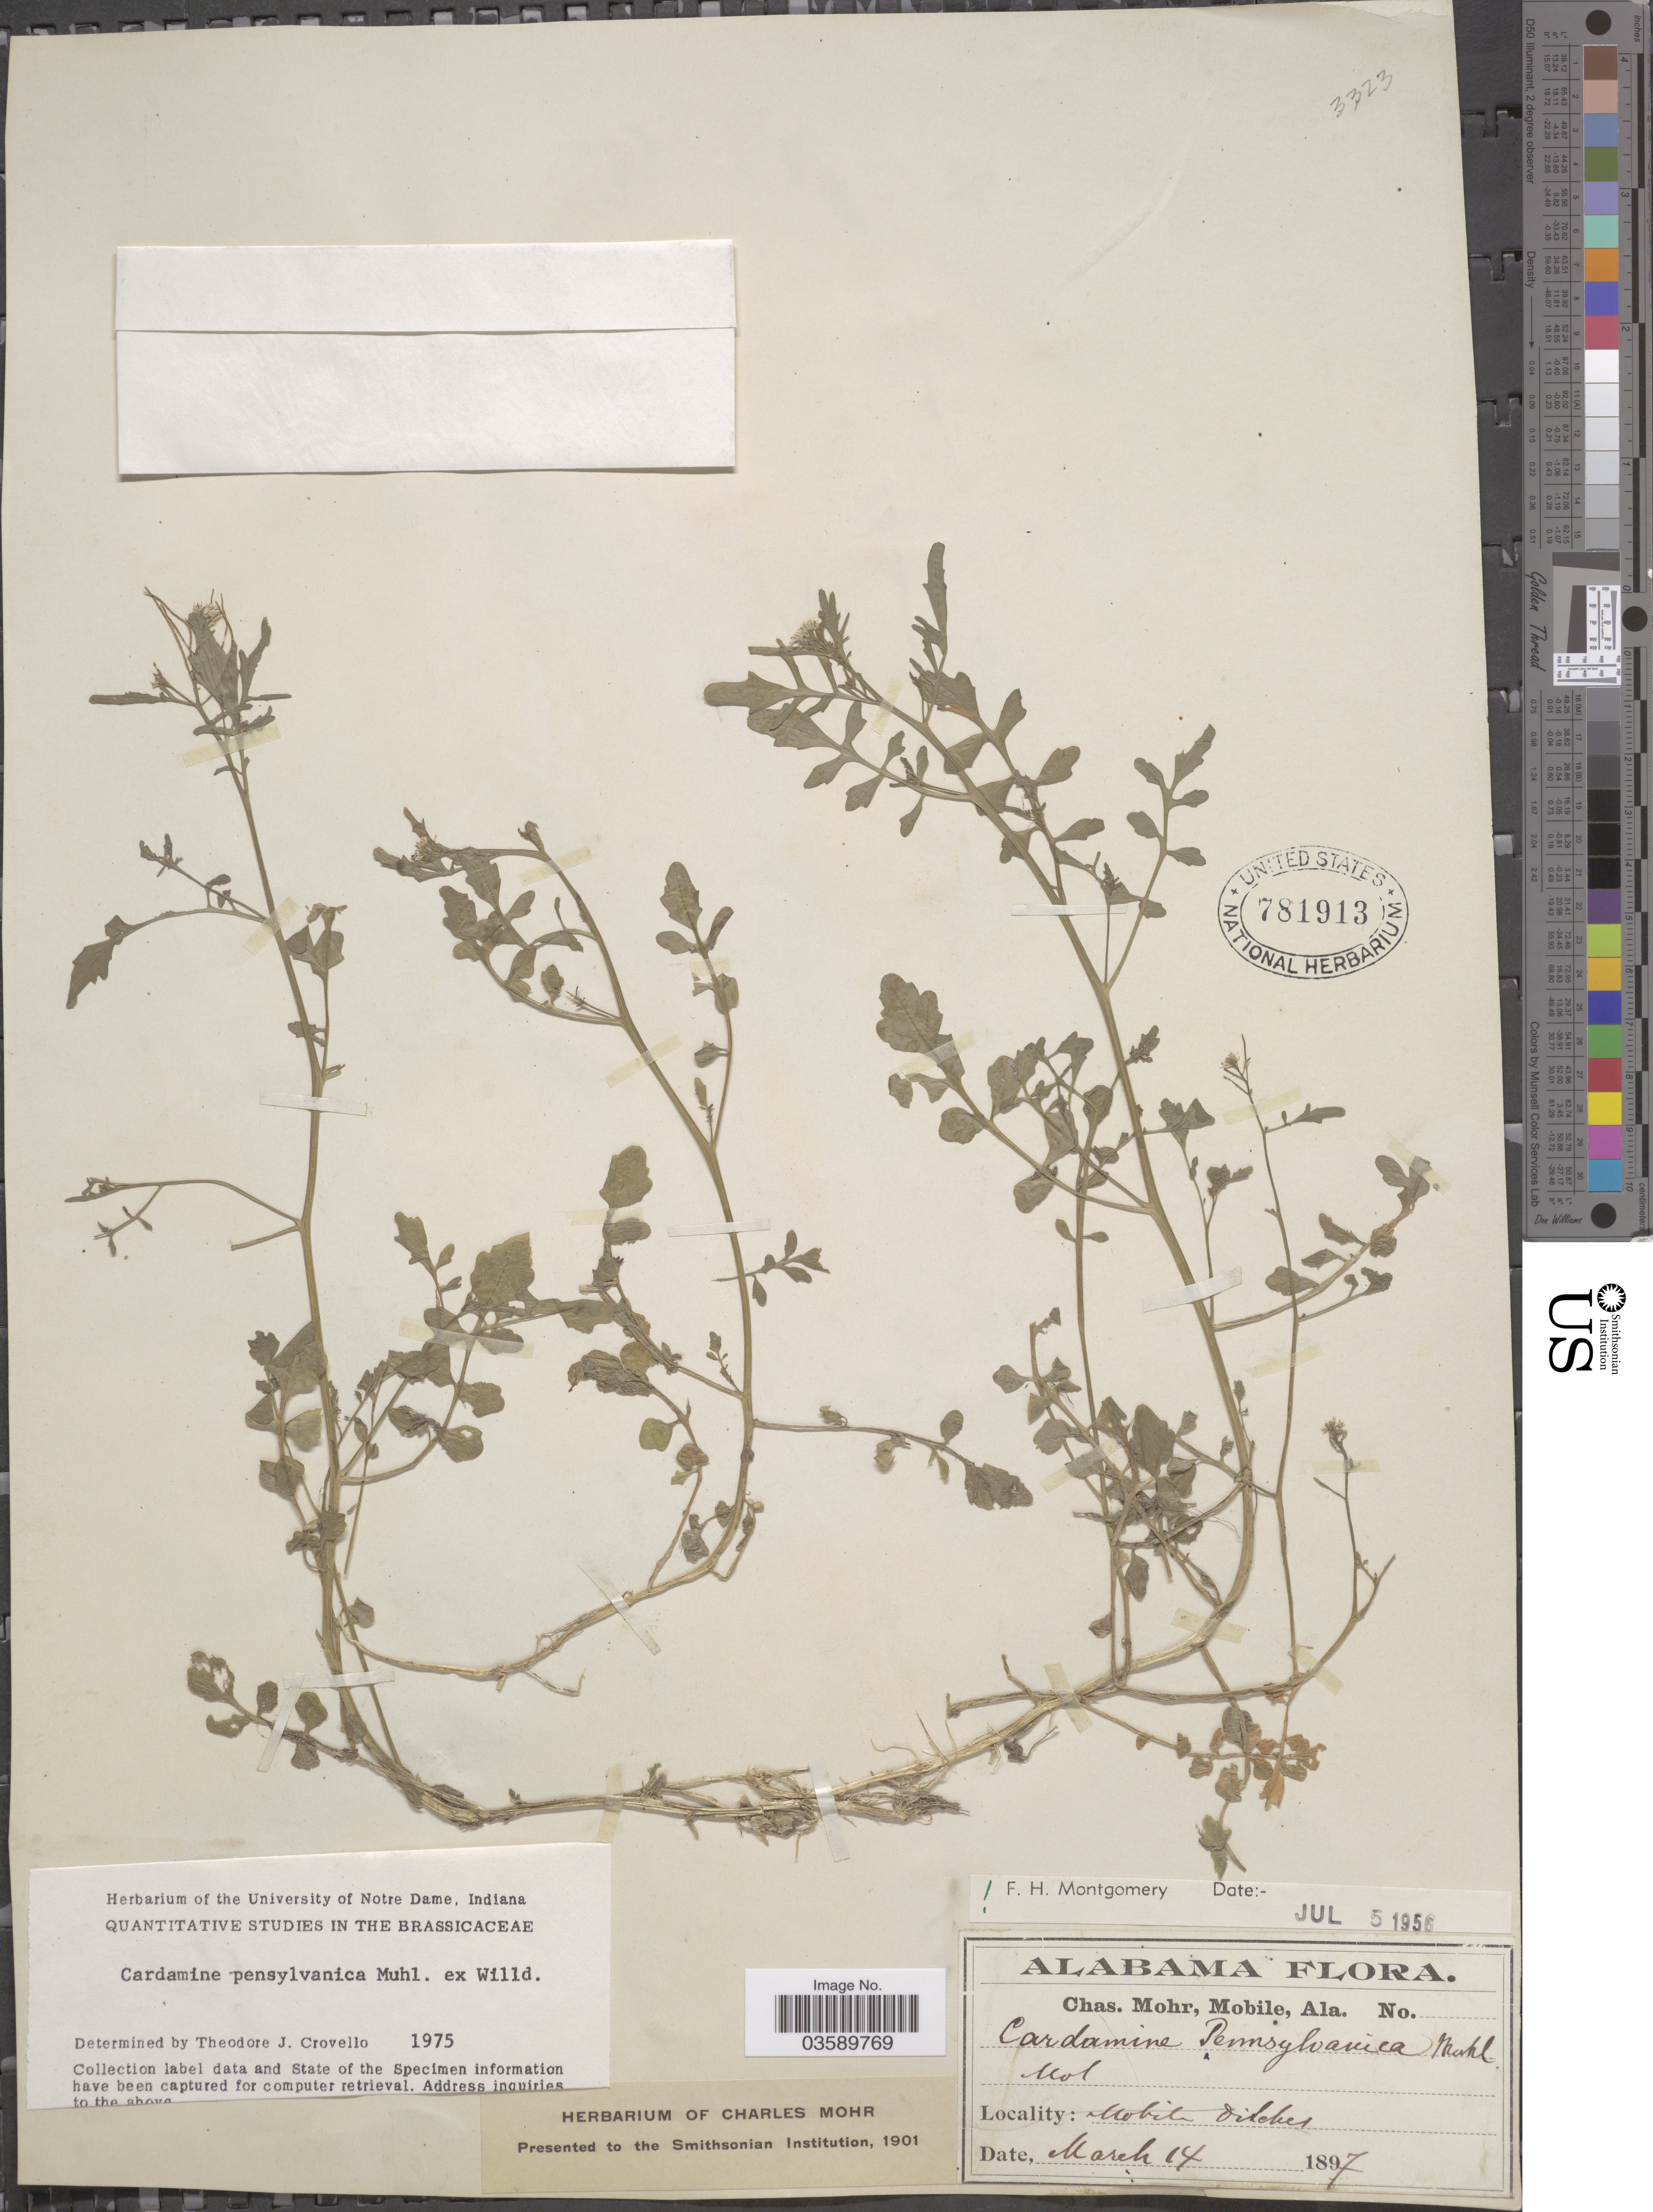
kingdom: Plantae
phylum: Tracheophyta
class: Magnoliopsida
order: Brassicales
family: Brassicaceae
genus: Cardamine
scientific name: Cardamine pensylvanica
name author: Muhl. ex Willd.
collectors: Mohr, C. T. (herbarium)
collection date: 1897-03-14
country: United States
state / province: Alabama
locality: Mobile.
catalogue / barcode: US 781913